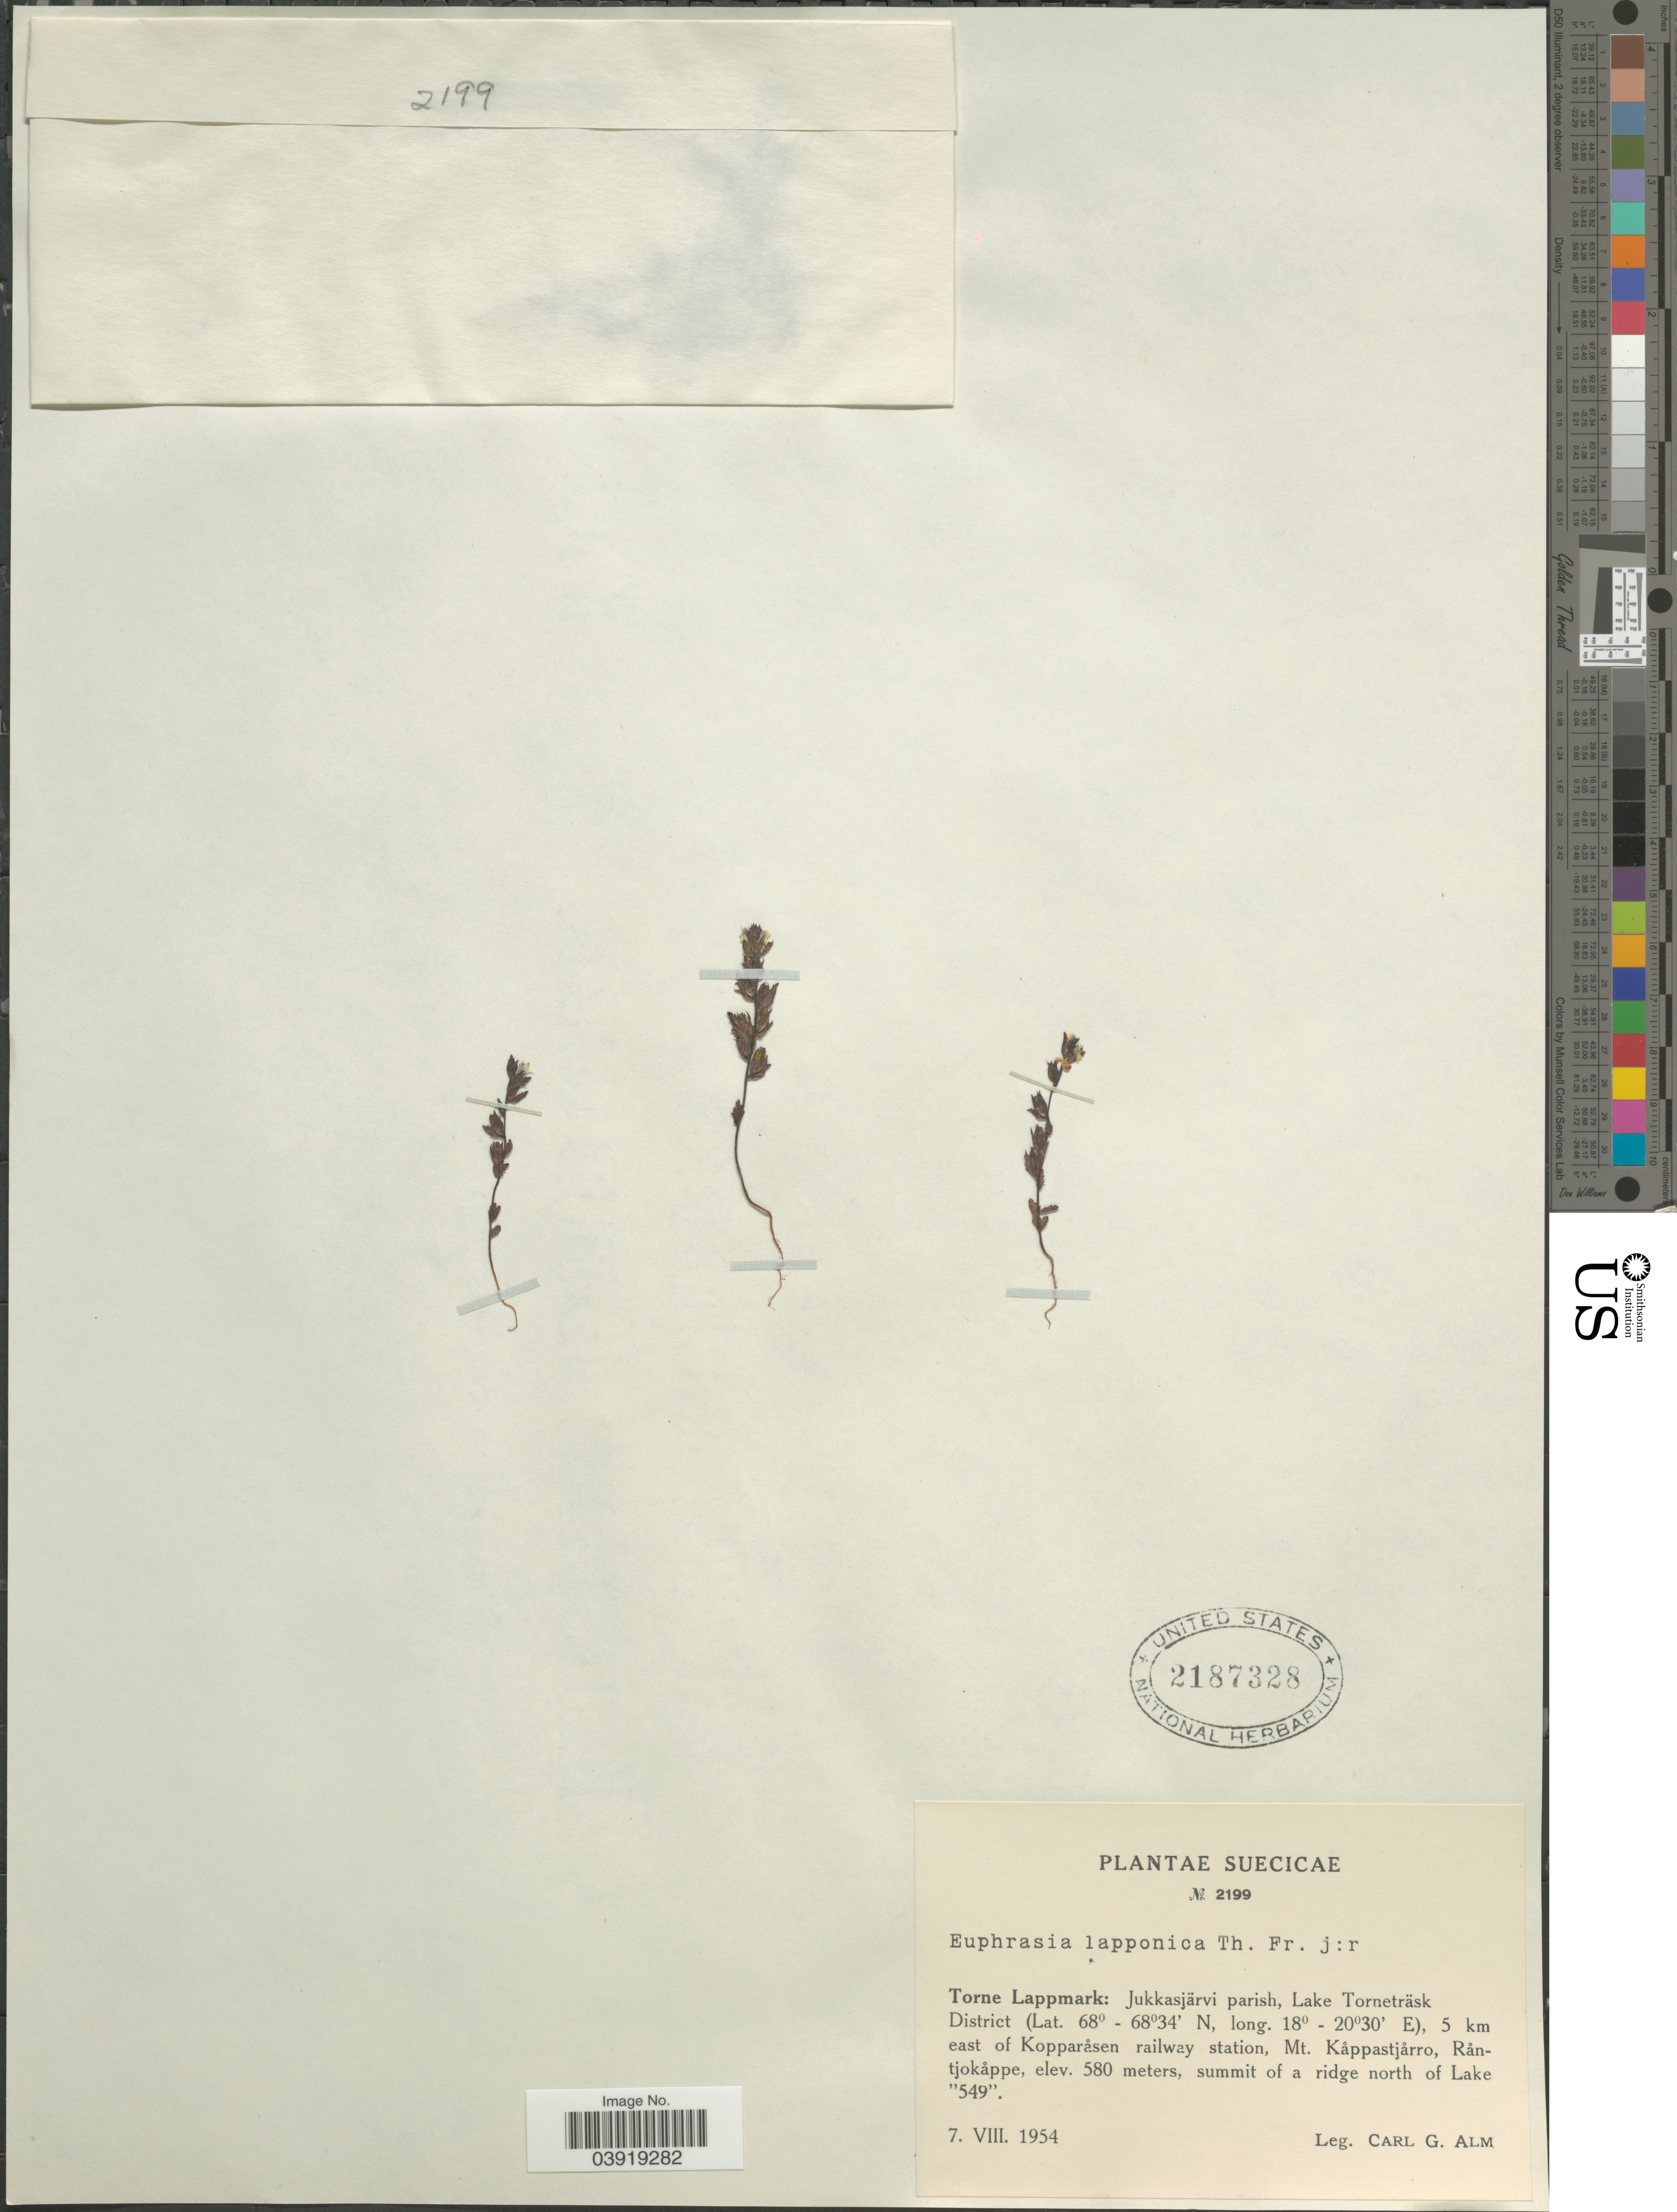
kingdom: Plantae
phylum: Tracheophyta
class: Magnoliopsida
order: Lamiales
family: Orobanchaceae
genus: Euphrasia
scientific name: Euphrasia lapponica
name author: T.C.E. Fr.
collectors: C. G. Alm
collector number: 2199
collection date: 1954-08-07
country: Sweden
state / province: Norrbotten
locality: Suecicæ. Torne Lappmark: Jukkasjärvi parish, Lake Torneträsk District, 5 km east of Kopparåsen railway station, Mt. Kåppastjårro, Råntjokåppe, summit of a ridge north of Lake "549".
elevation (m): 580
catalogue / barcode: US 2187328